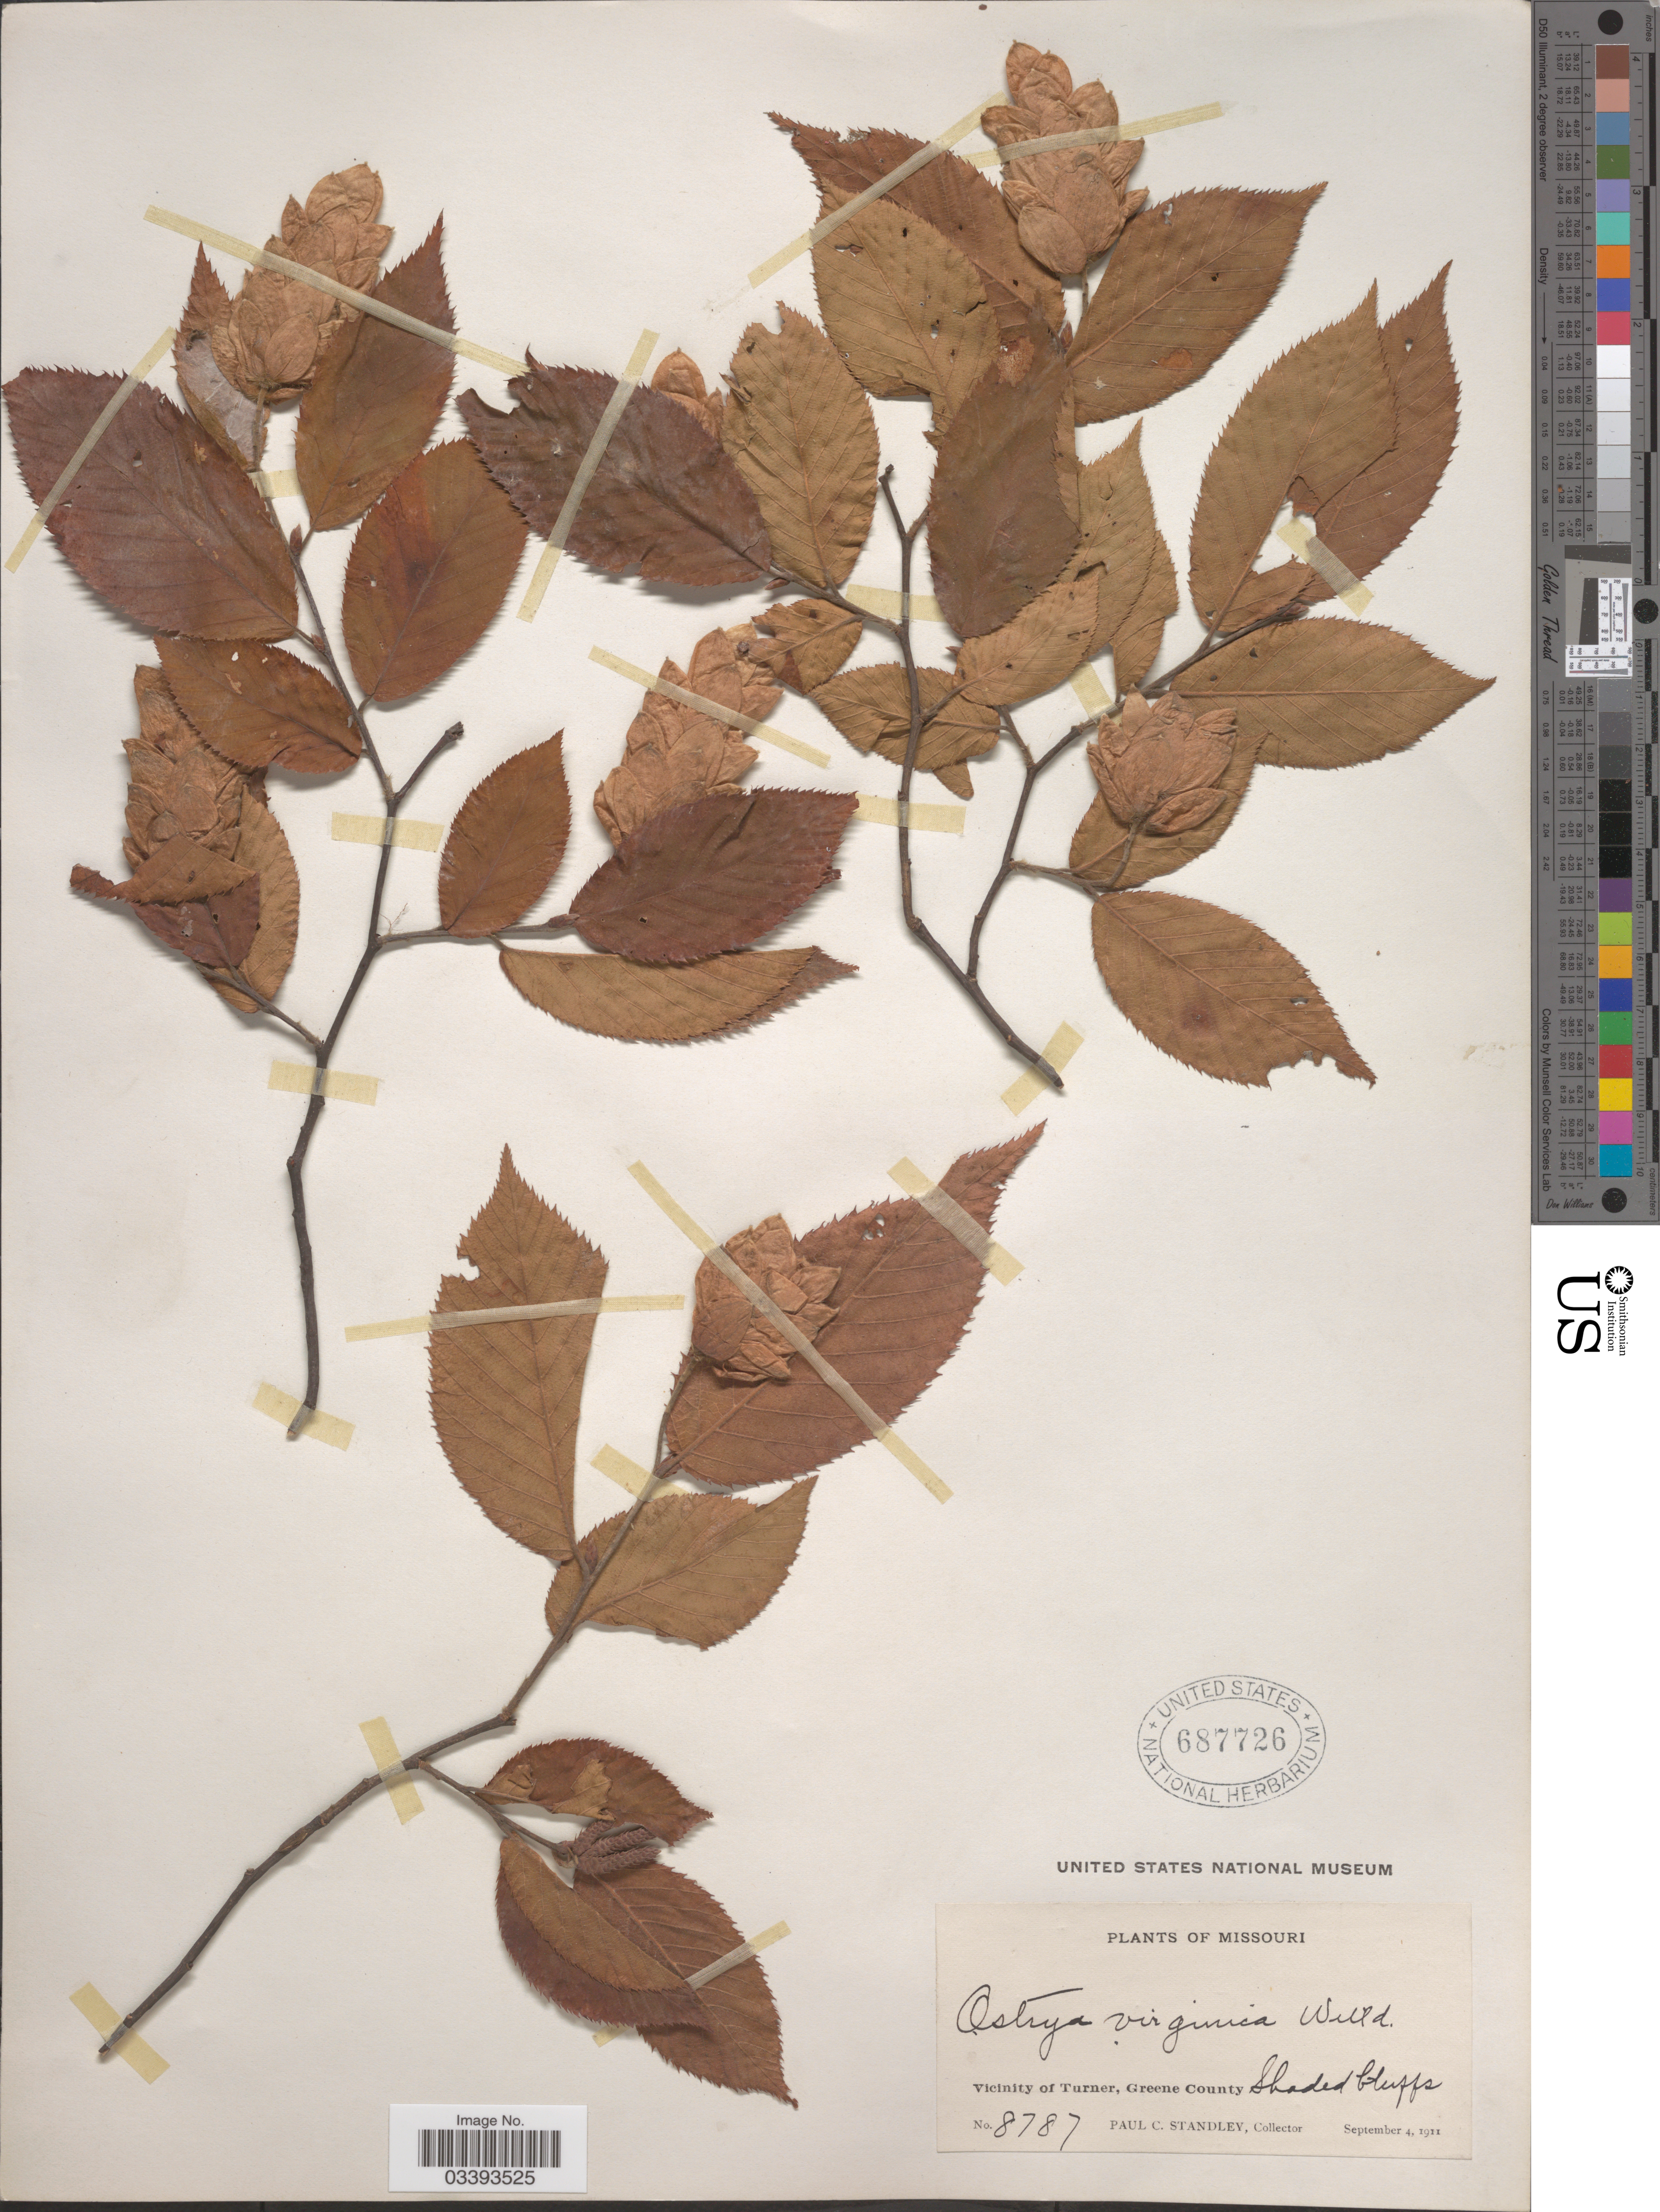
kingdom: Plantae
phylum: Tracheophyta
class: Magnoliopsida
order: Fagales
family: Betulaceae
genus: Ostrya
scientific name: Ostrya virginiana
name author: (Mill.) K. Koch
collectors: P. C. Standley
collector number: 8787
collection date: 1911-09-04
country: United States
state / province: Missouri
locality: Vicinity of Turner, Greene County.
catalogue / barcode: US 687726